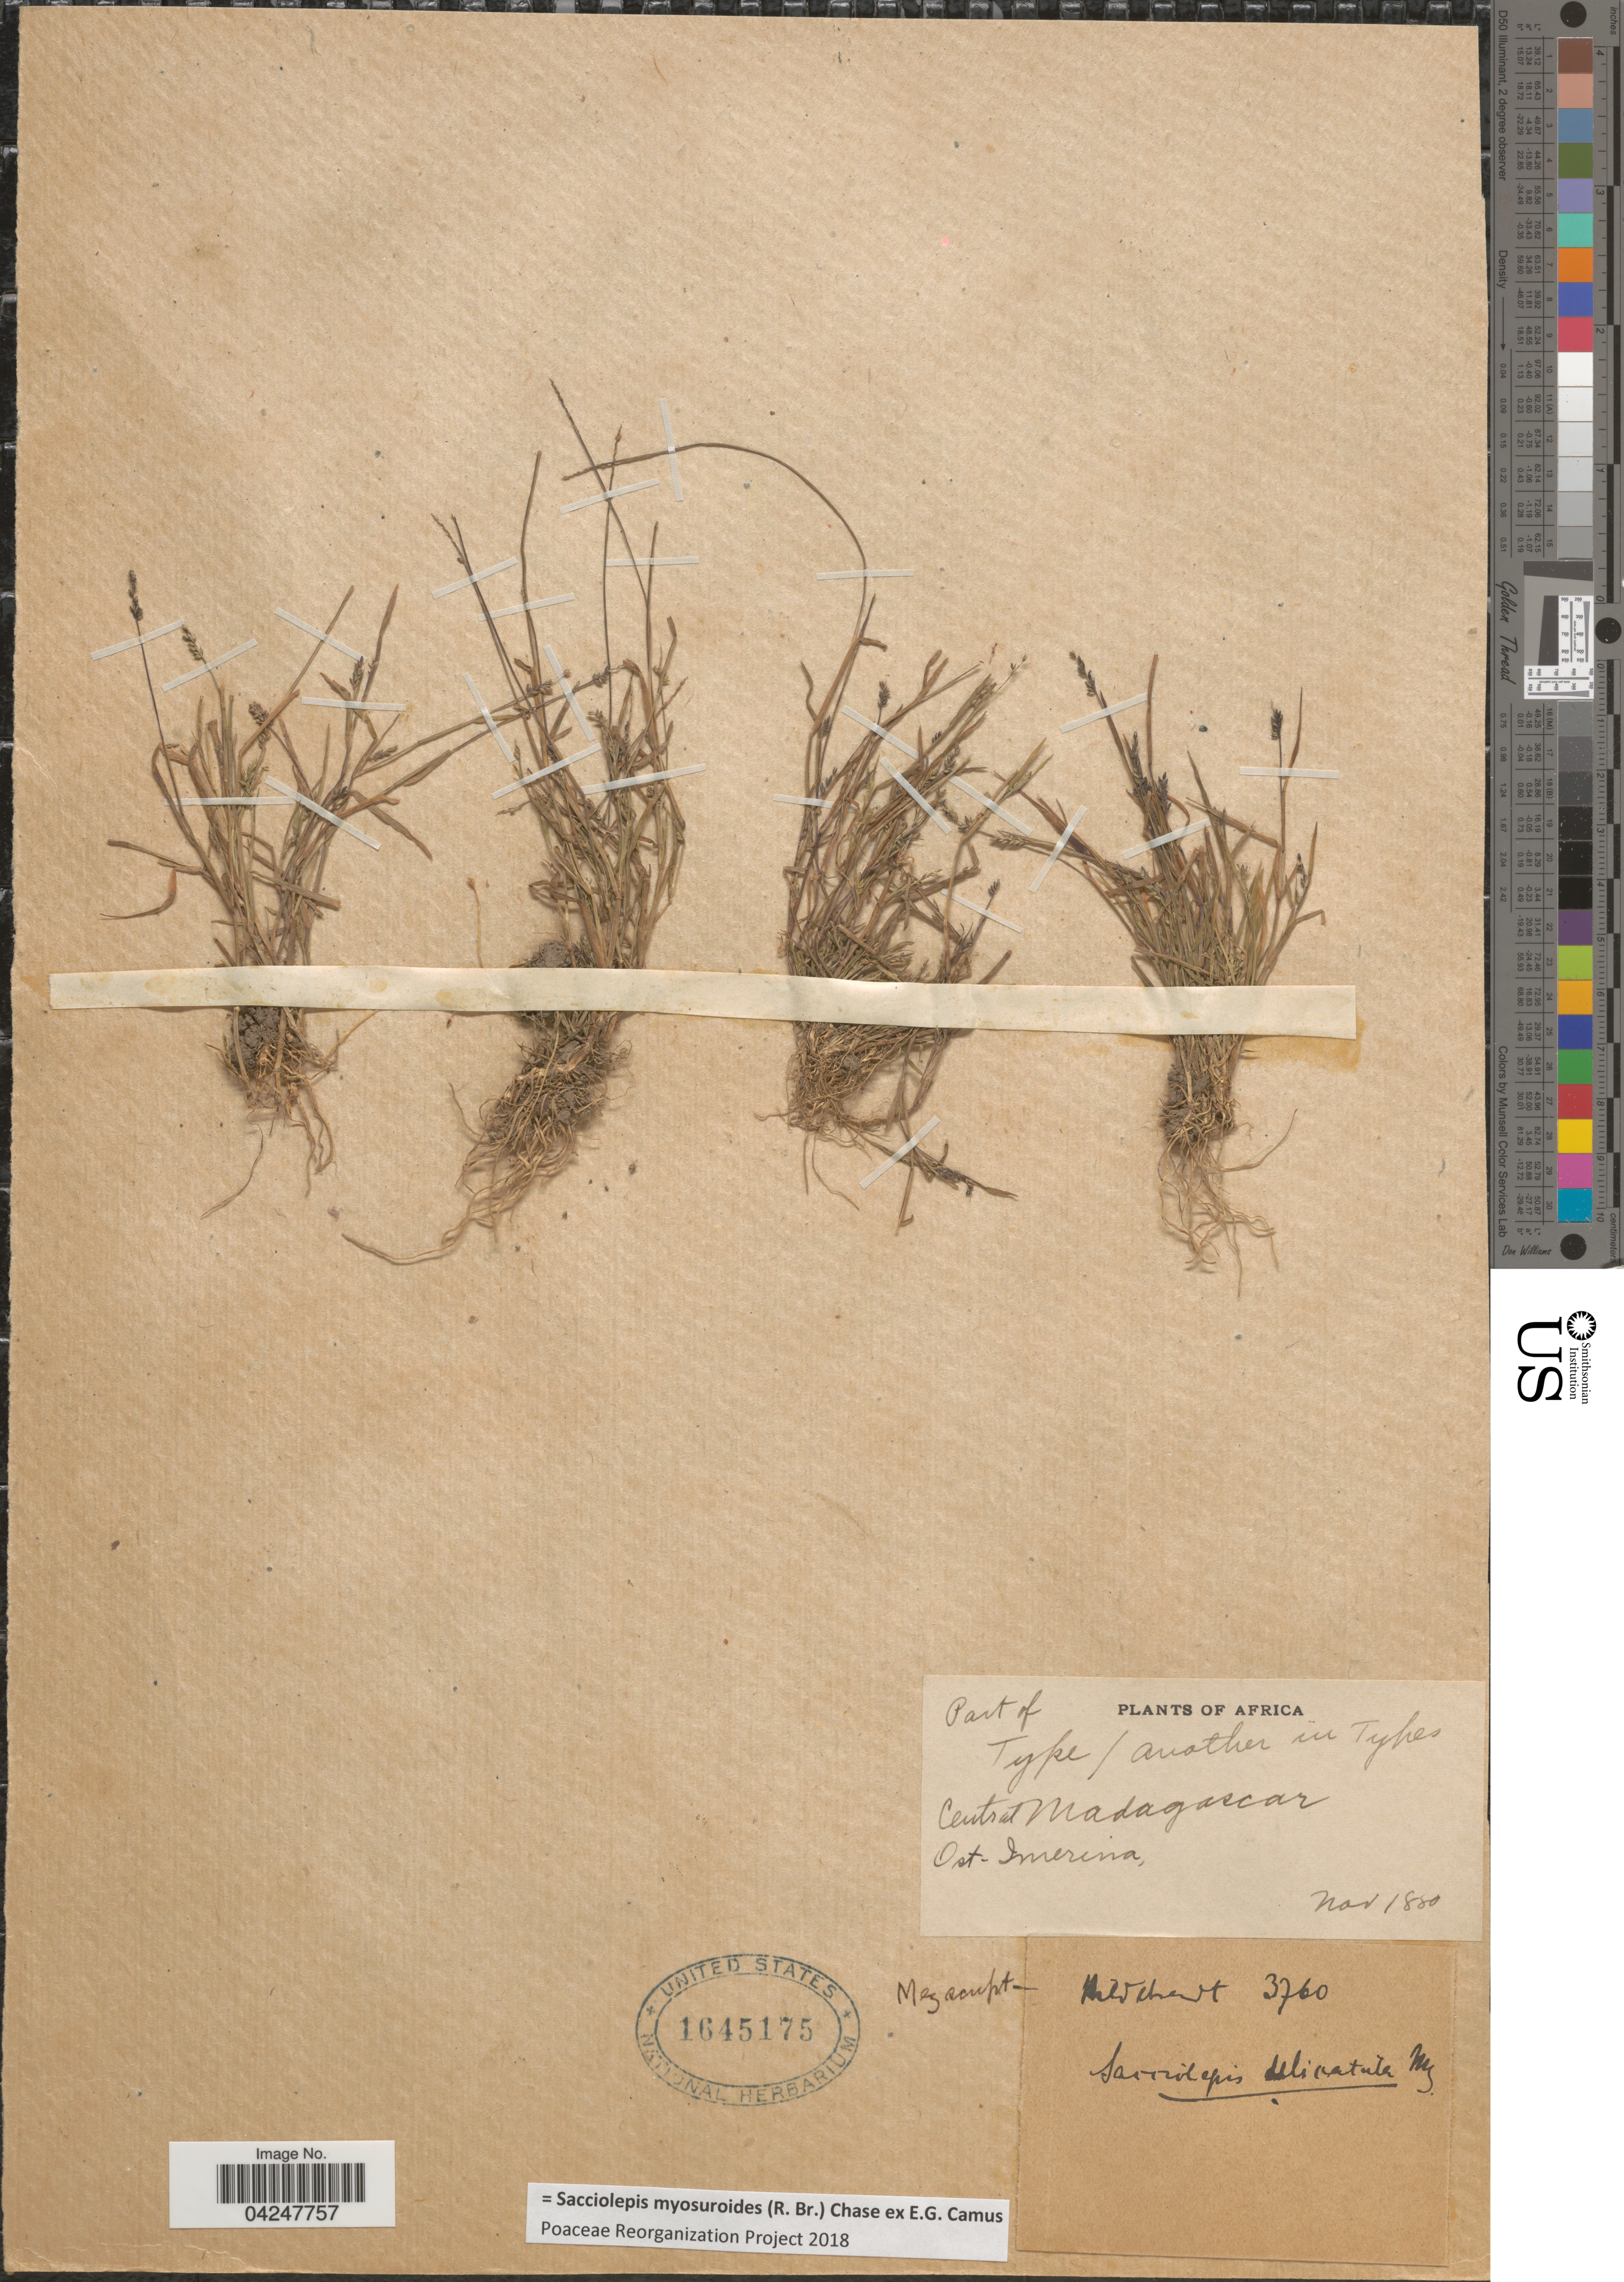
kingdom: Plantae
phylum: Tracheophyta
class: Liliopsida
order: Poales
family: Poaceae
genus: Sacciolepis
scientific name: Sacciolepis myosuroides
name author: (R. Br.) Chase ex E.G. Camus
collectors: J. Hildebrandt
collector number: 3760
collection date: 1880-11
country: Madagascar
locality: Central Madagascar. Ost-Imerina.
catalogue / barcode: US 1645175